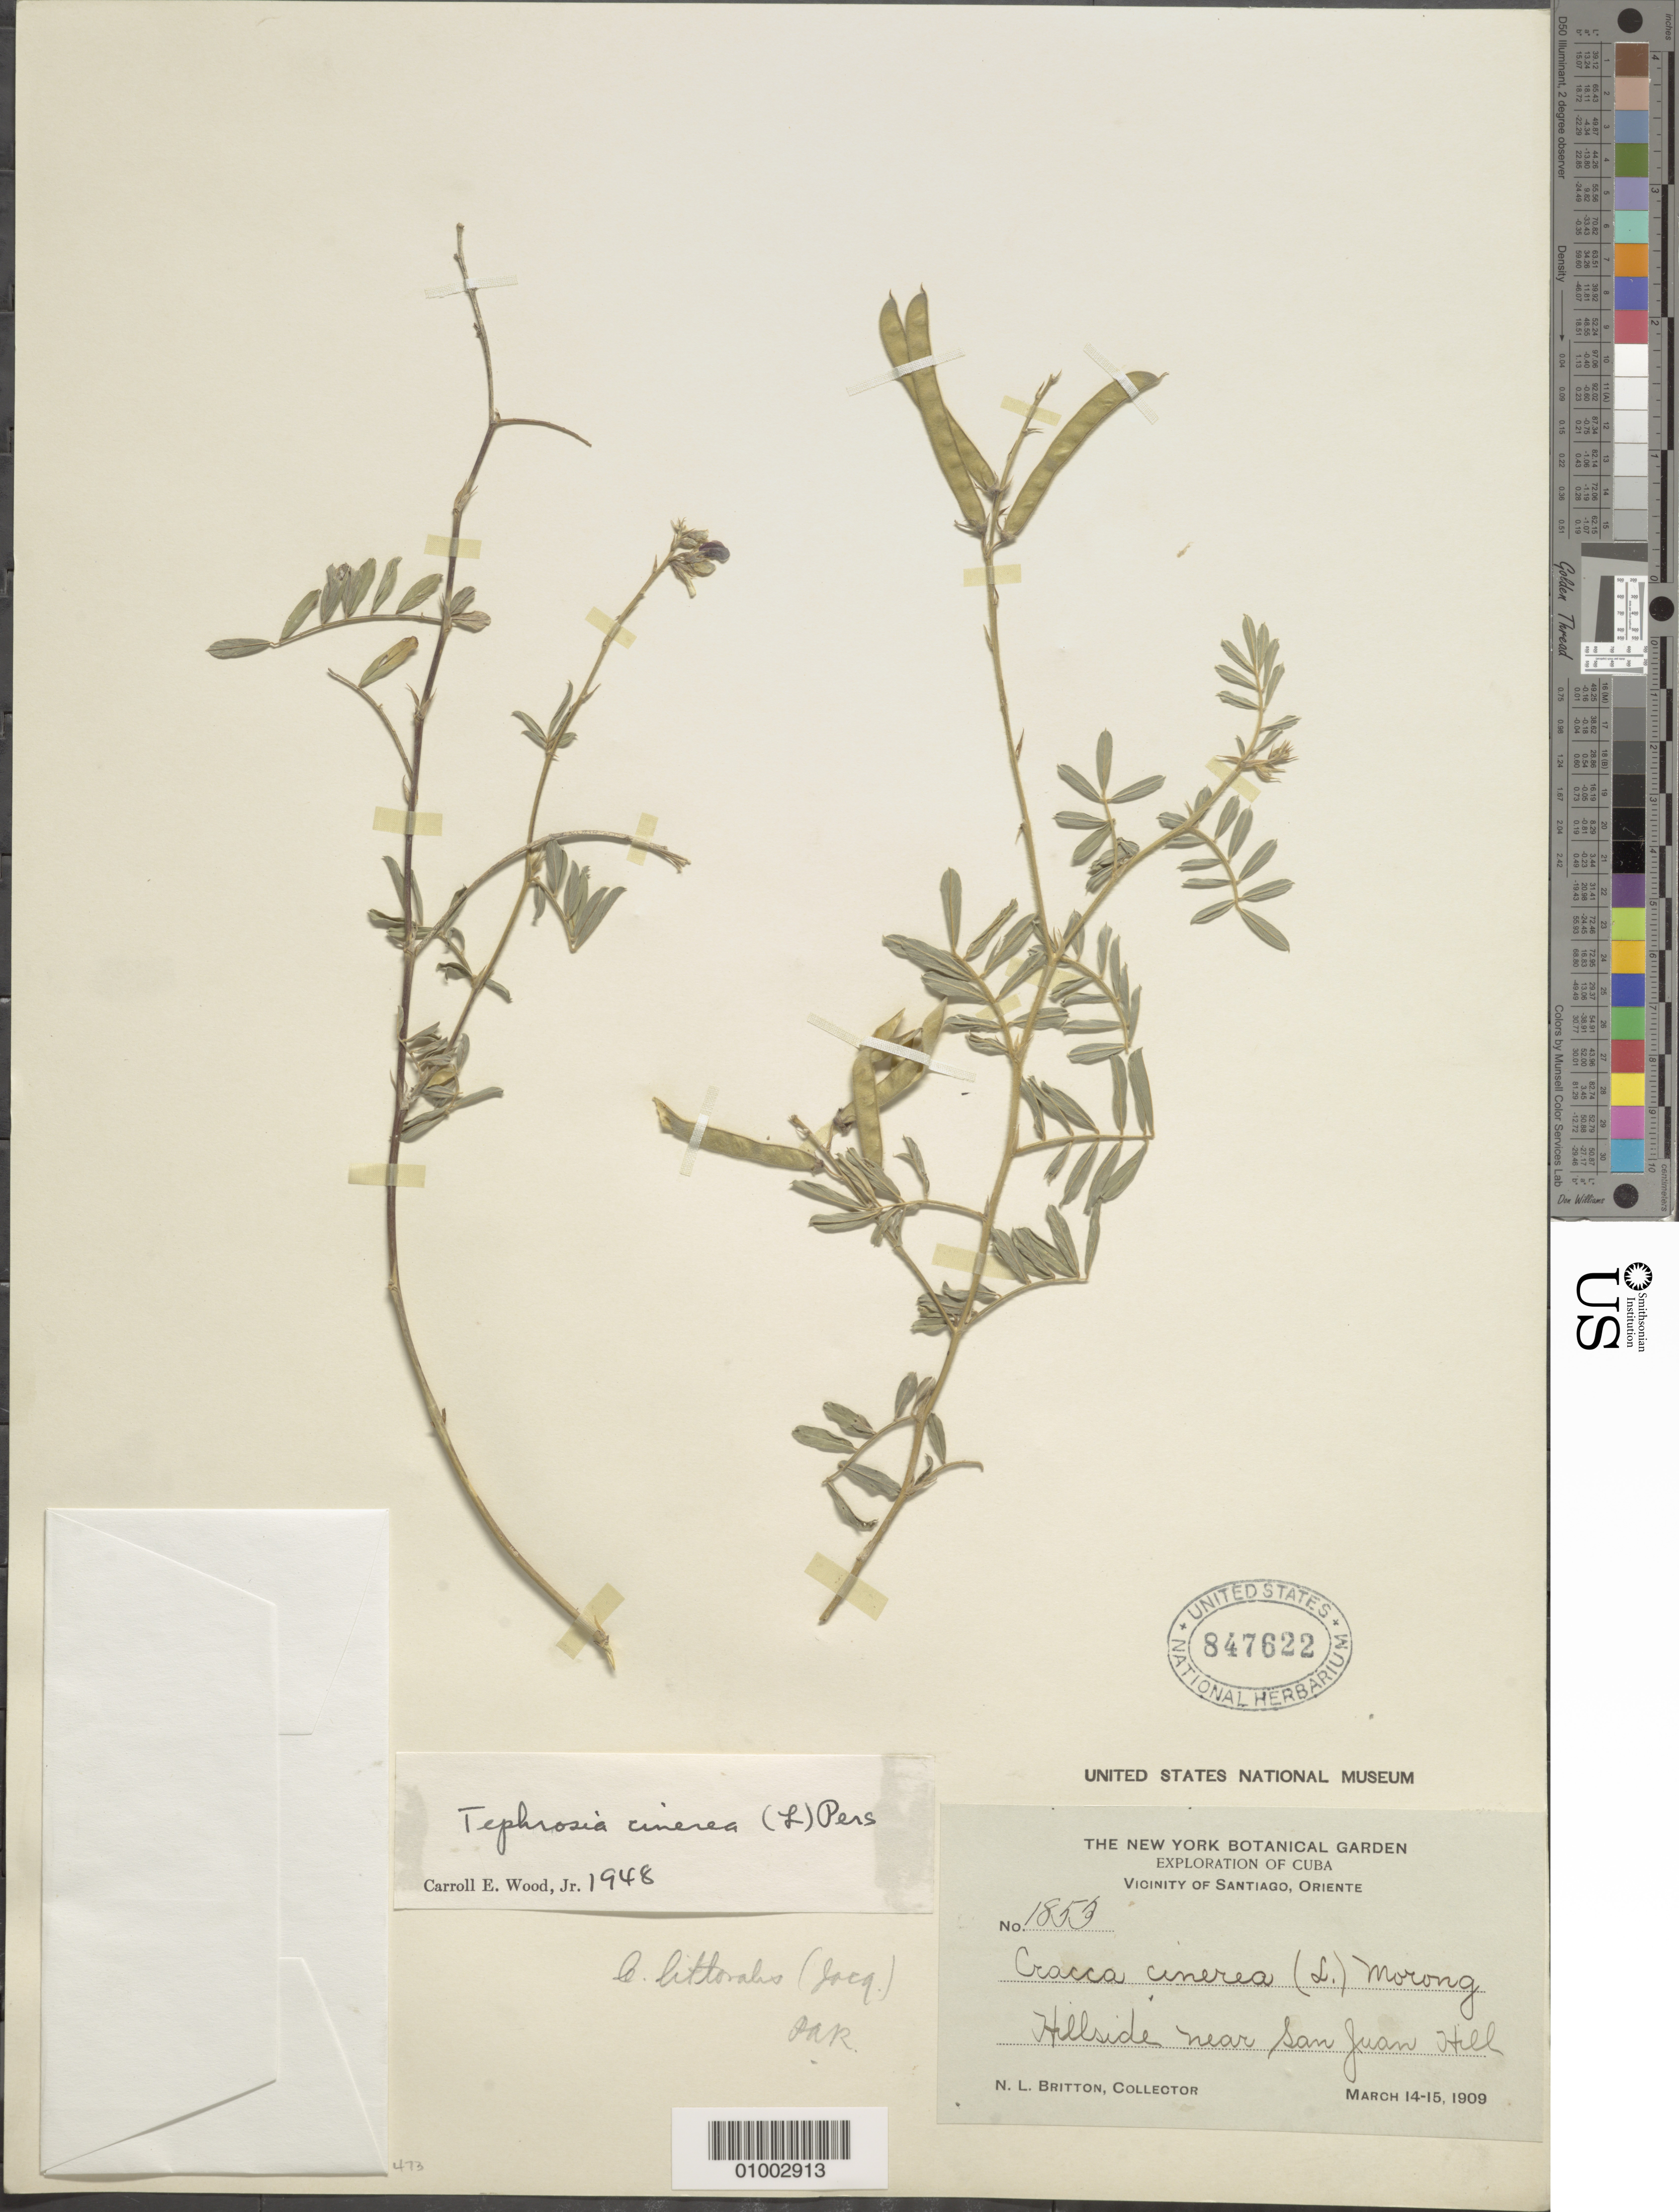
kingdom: Plantae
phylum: Tracheophyta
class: Magnoliopsida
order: Fabales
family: Fabaceae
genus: Tephrosia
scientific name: Tephrosia cinerea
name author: (L.) Pers.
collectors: N. Britton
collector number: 1853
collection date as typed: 14 Mar 1909 to 15 Mar 1909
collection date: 1909-03-14/1909-03-15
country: Cuba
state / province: Santiago de Cuba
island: Cuba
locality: Hillside near San Juan Hill, Vicinity of Santiago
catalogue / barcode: US 847622